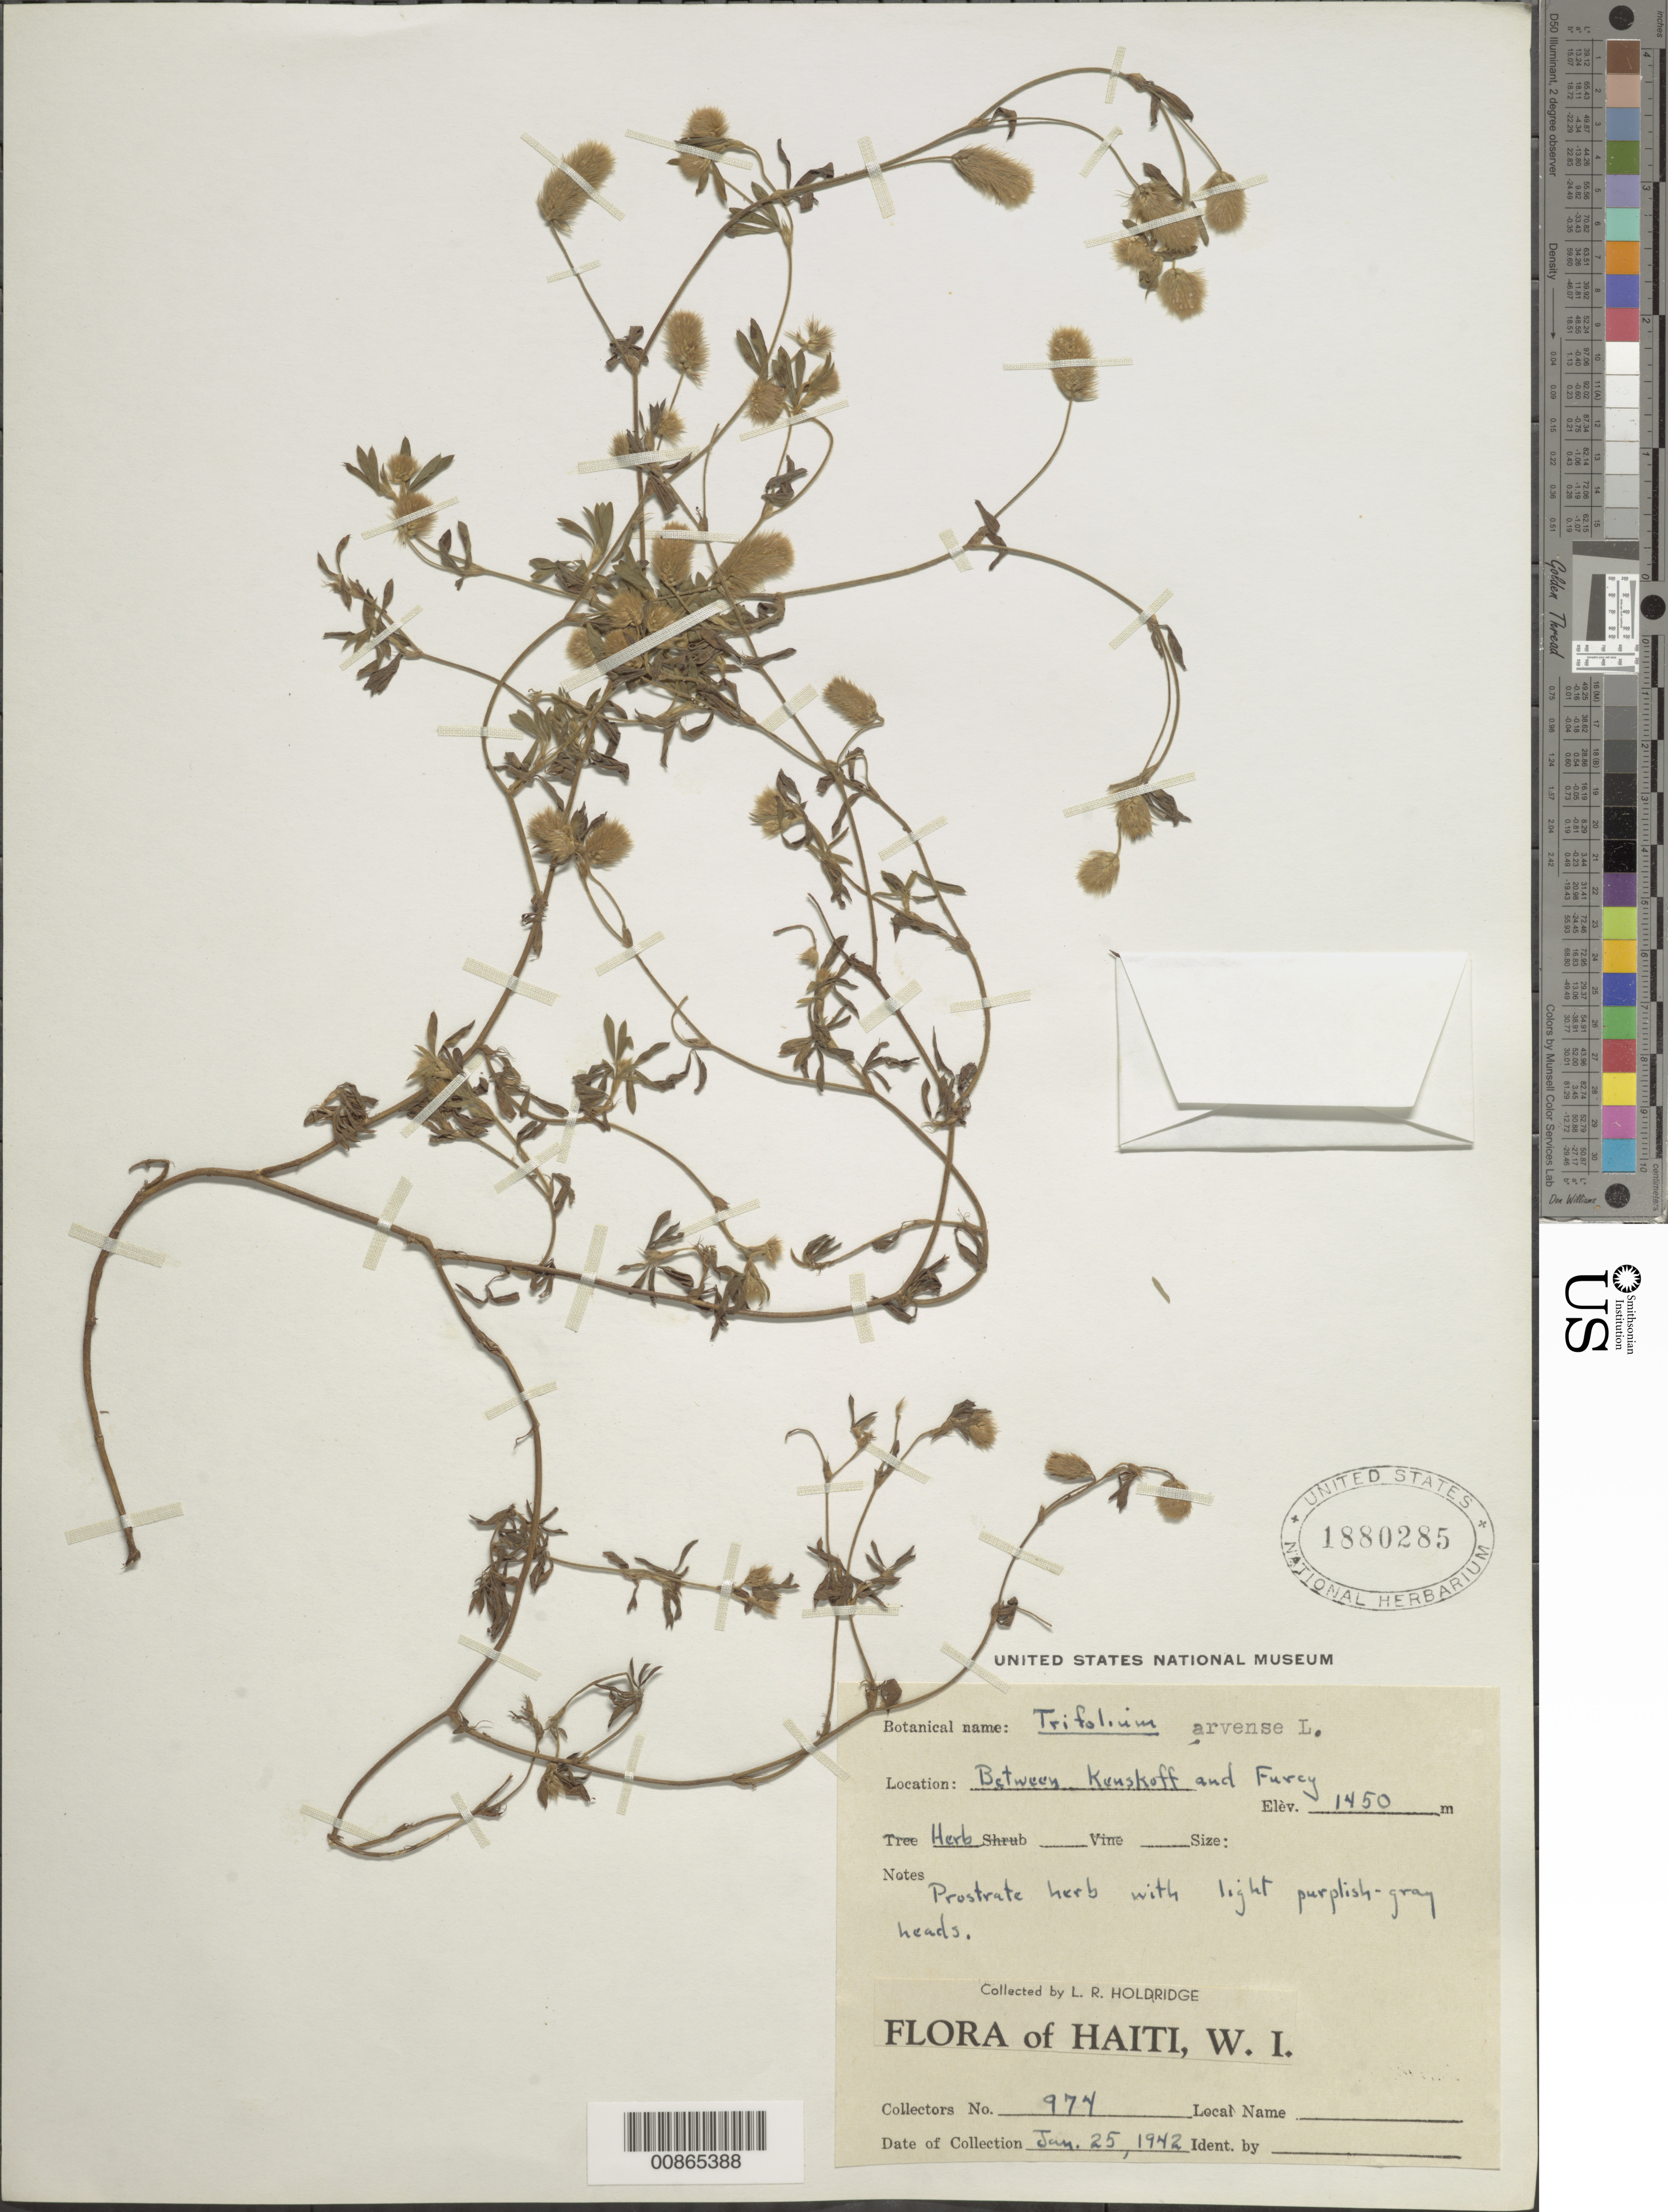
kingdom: Plantae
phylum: Tracheophyta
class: Magnoliopsida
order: Fabales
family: Fabaceae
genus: Trifolium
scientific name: Trifolium arvense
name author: L.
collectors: L. Holdridge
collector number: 974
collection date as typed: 25 Jan 1942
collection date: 1942-01-25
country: Haiti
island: Hispaniola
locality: Between Kenskoff and Furcy.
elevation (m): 1450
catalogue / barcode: US 1880285